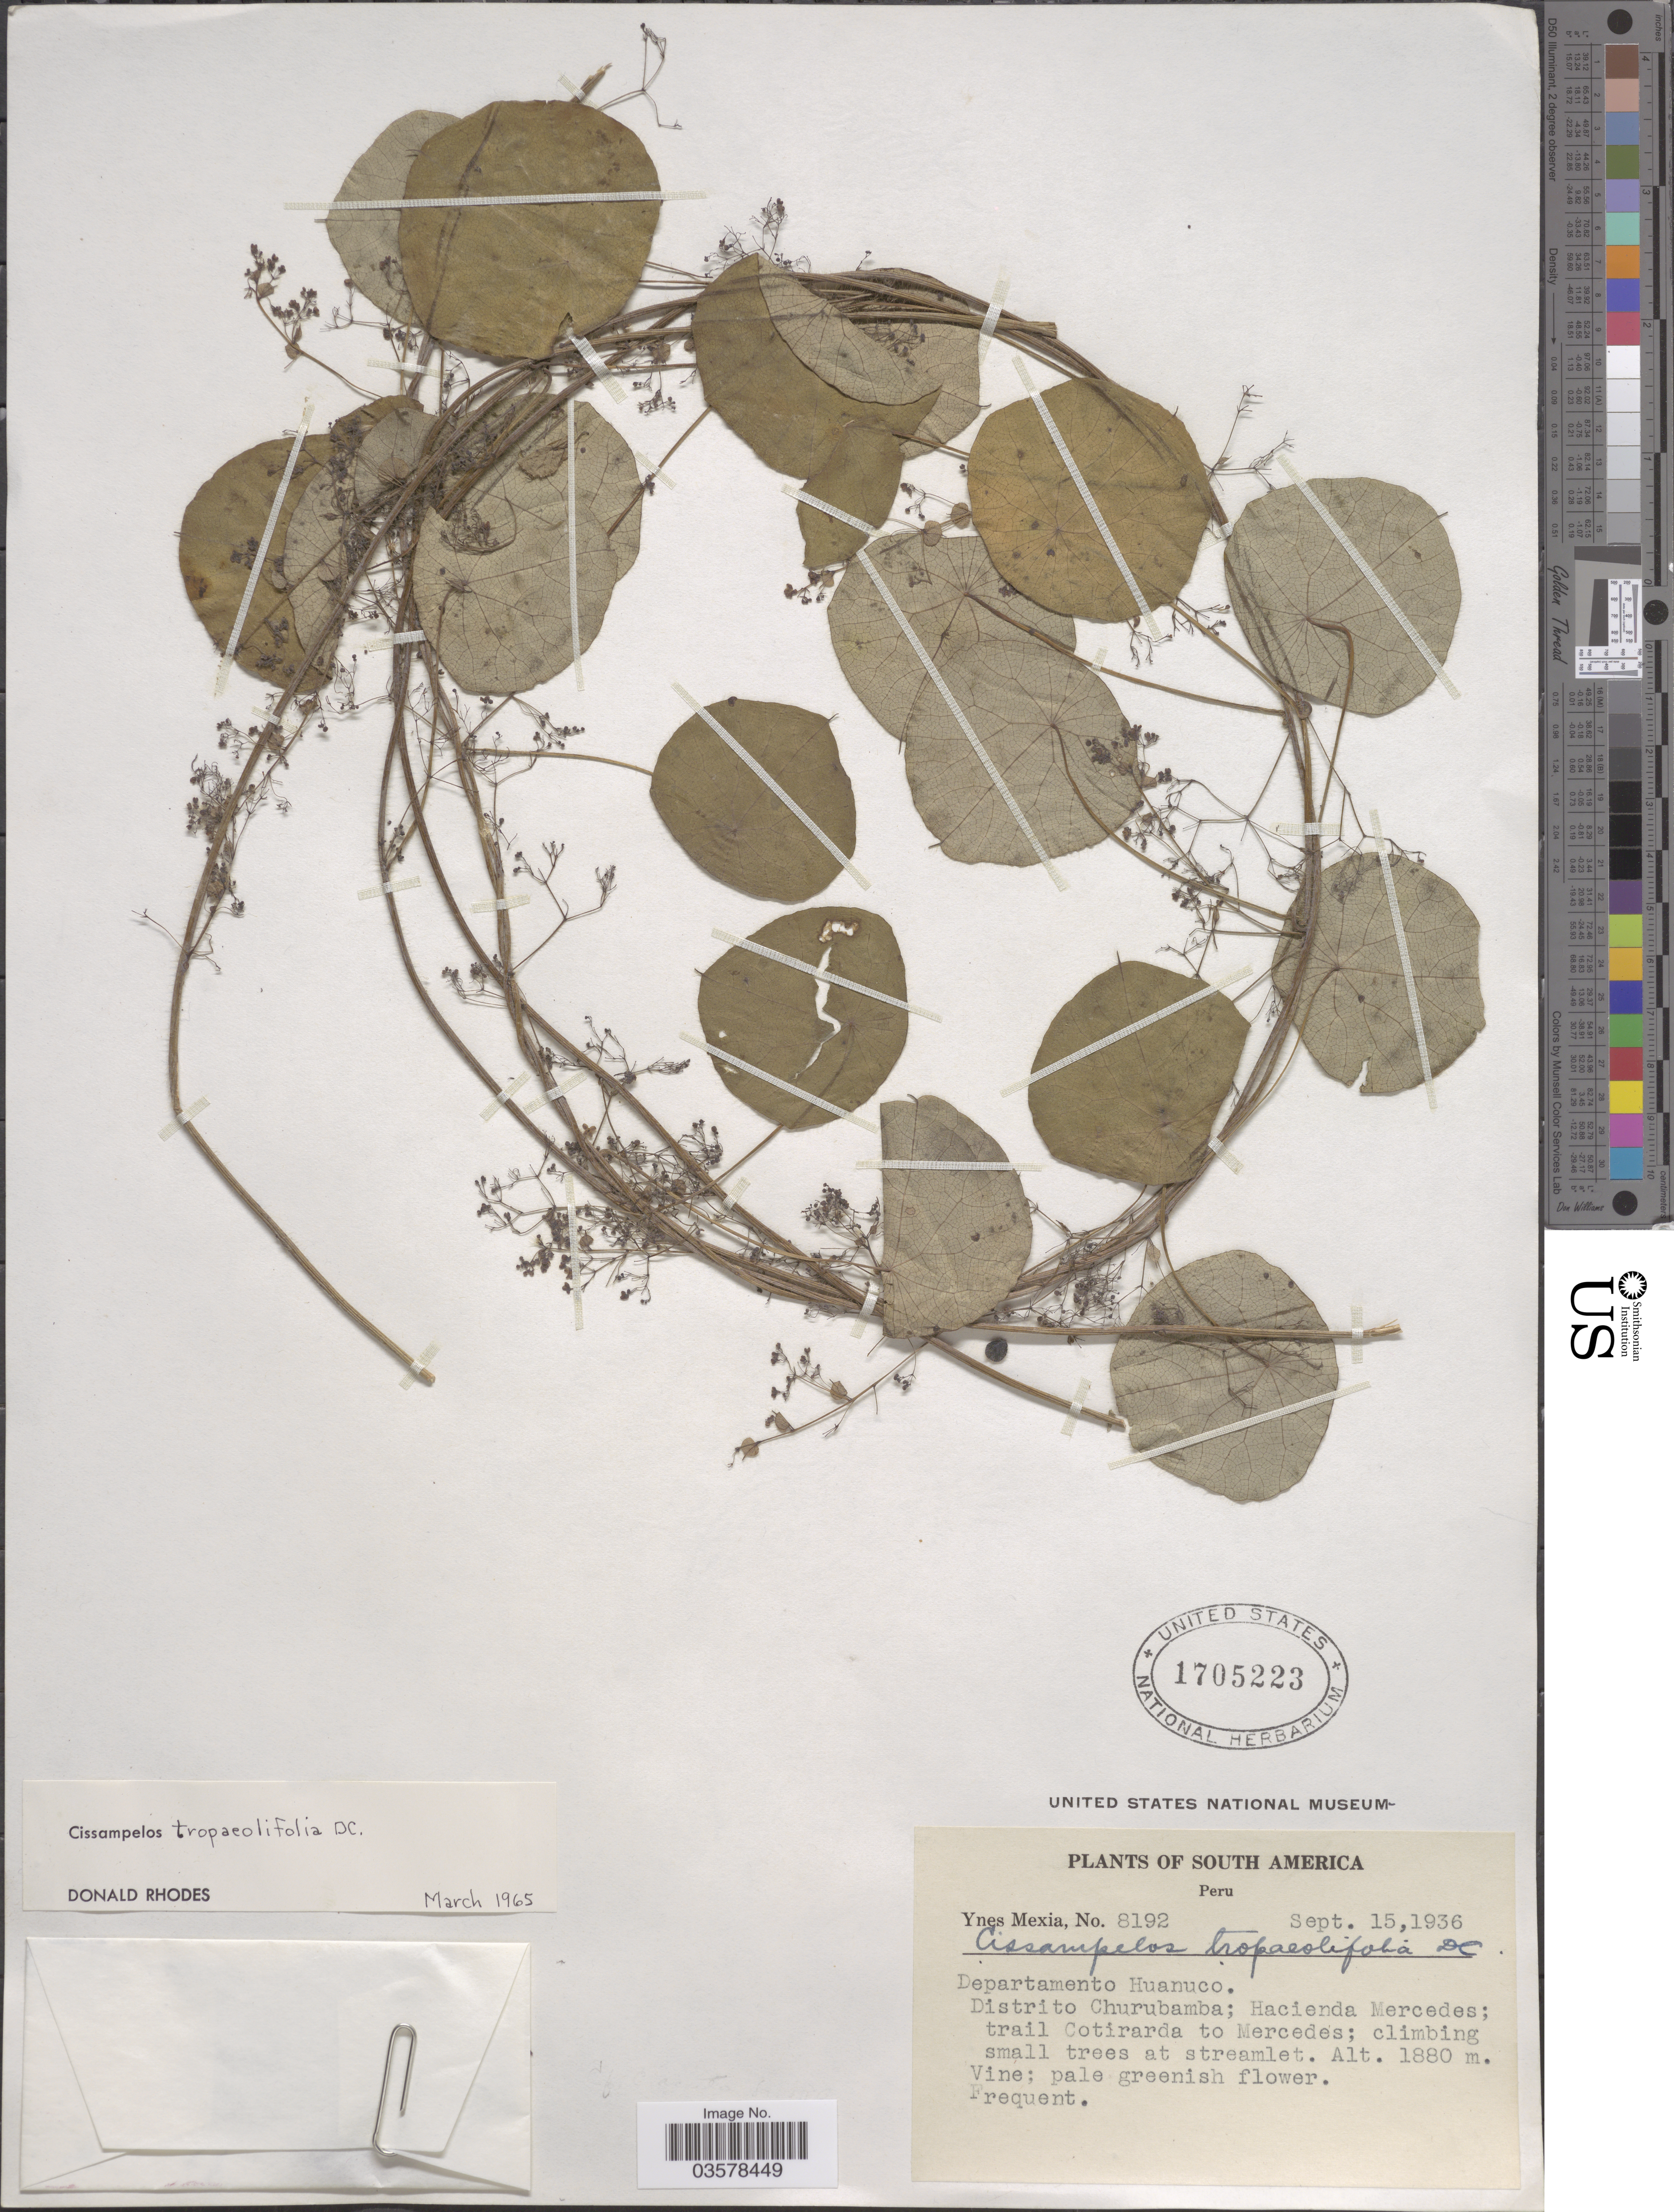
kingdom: Plantae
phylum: Tracheophyta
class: Magnoliopsida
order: Ranunculales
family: Menispermaceae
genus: Cissampelos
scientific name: Cissampelos tropaeolifolia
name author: DC.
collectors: Y. Mexia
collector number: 8192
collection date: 1936-09-15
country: Peru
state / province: Huánuco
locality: Departamento Huanuco. Distrito Churubamba; Hacienda Mercedes; trail Cotirarda to Mercedes.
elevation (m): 1880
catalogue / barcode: US 1705223